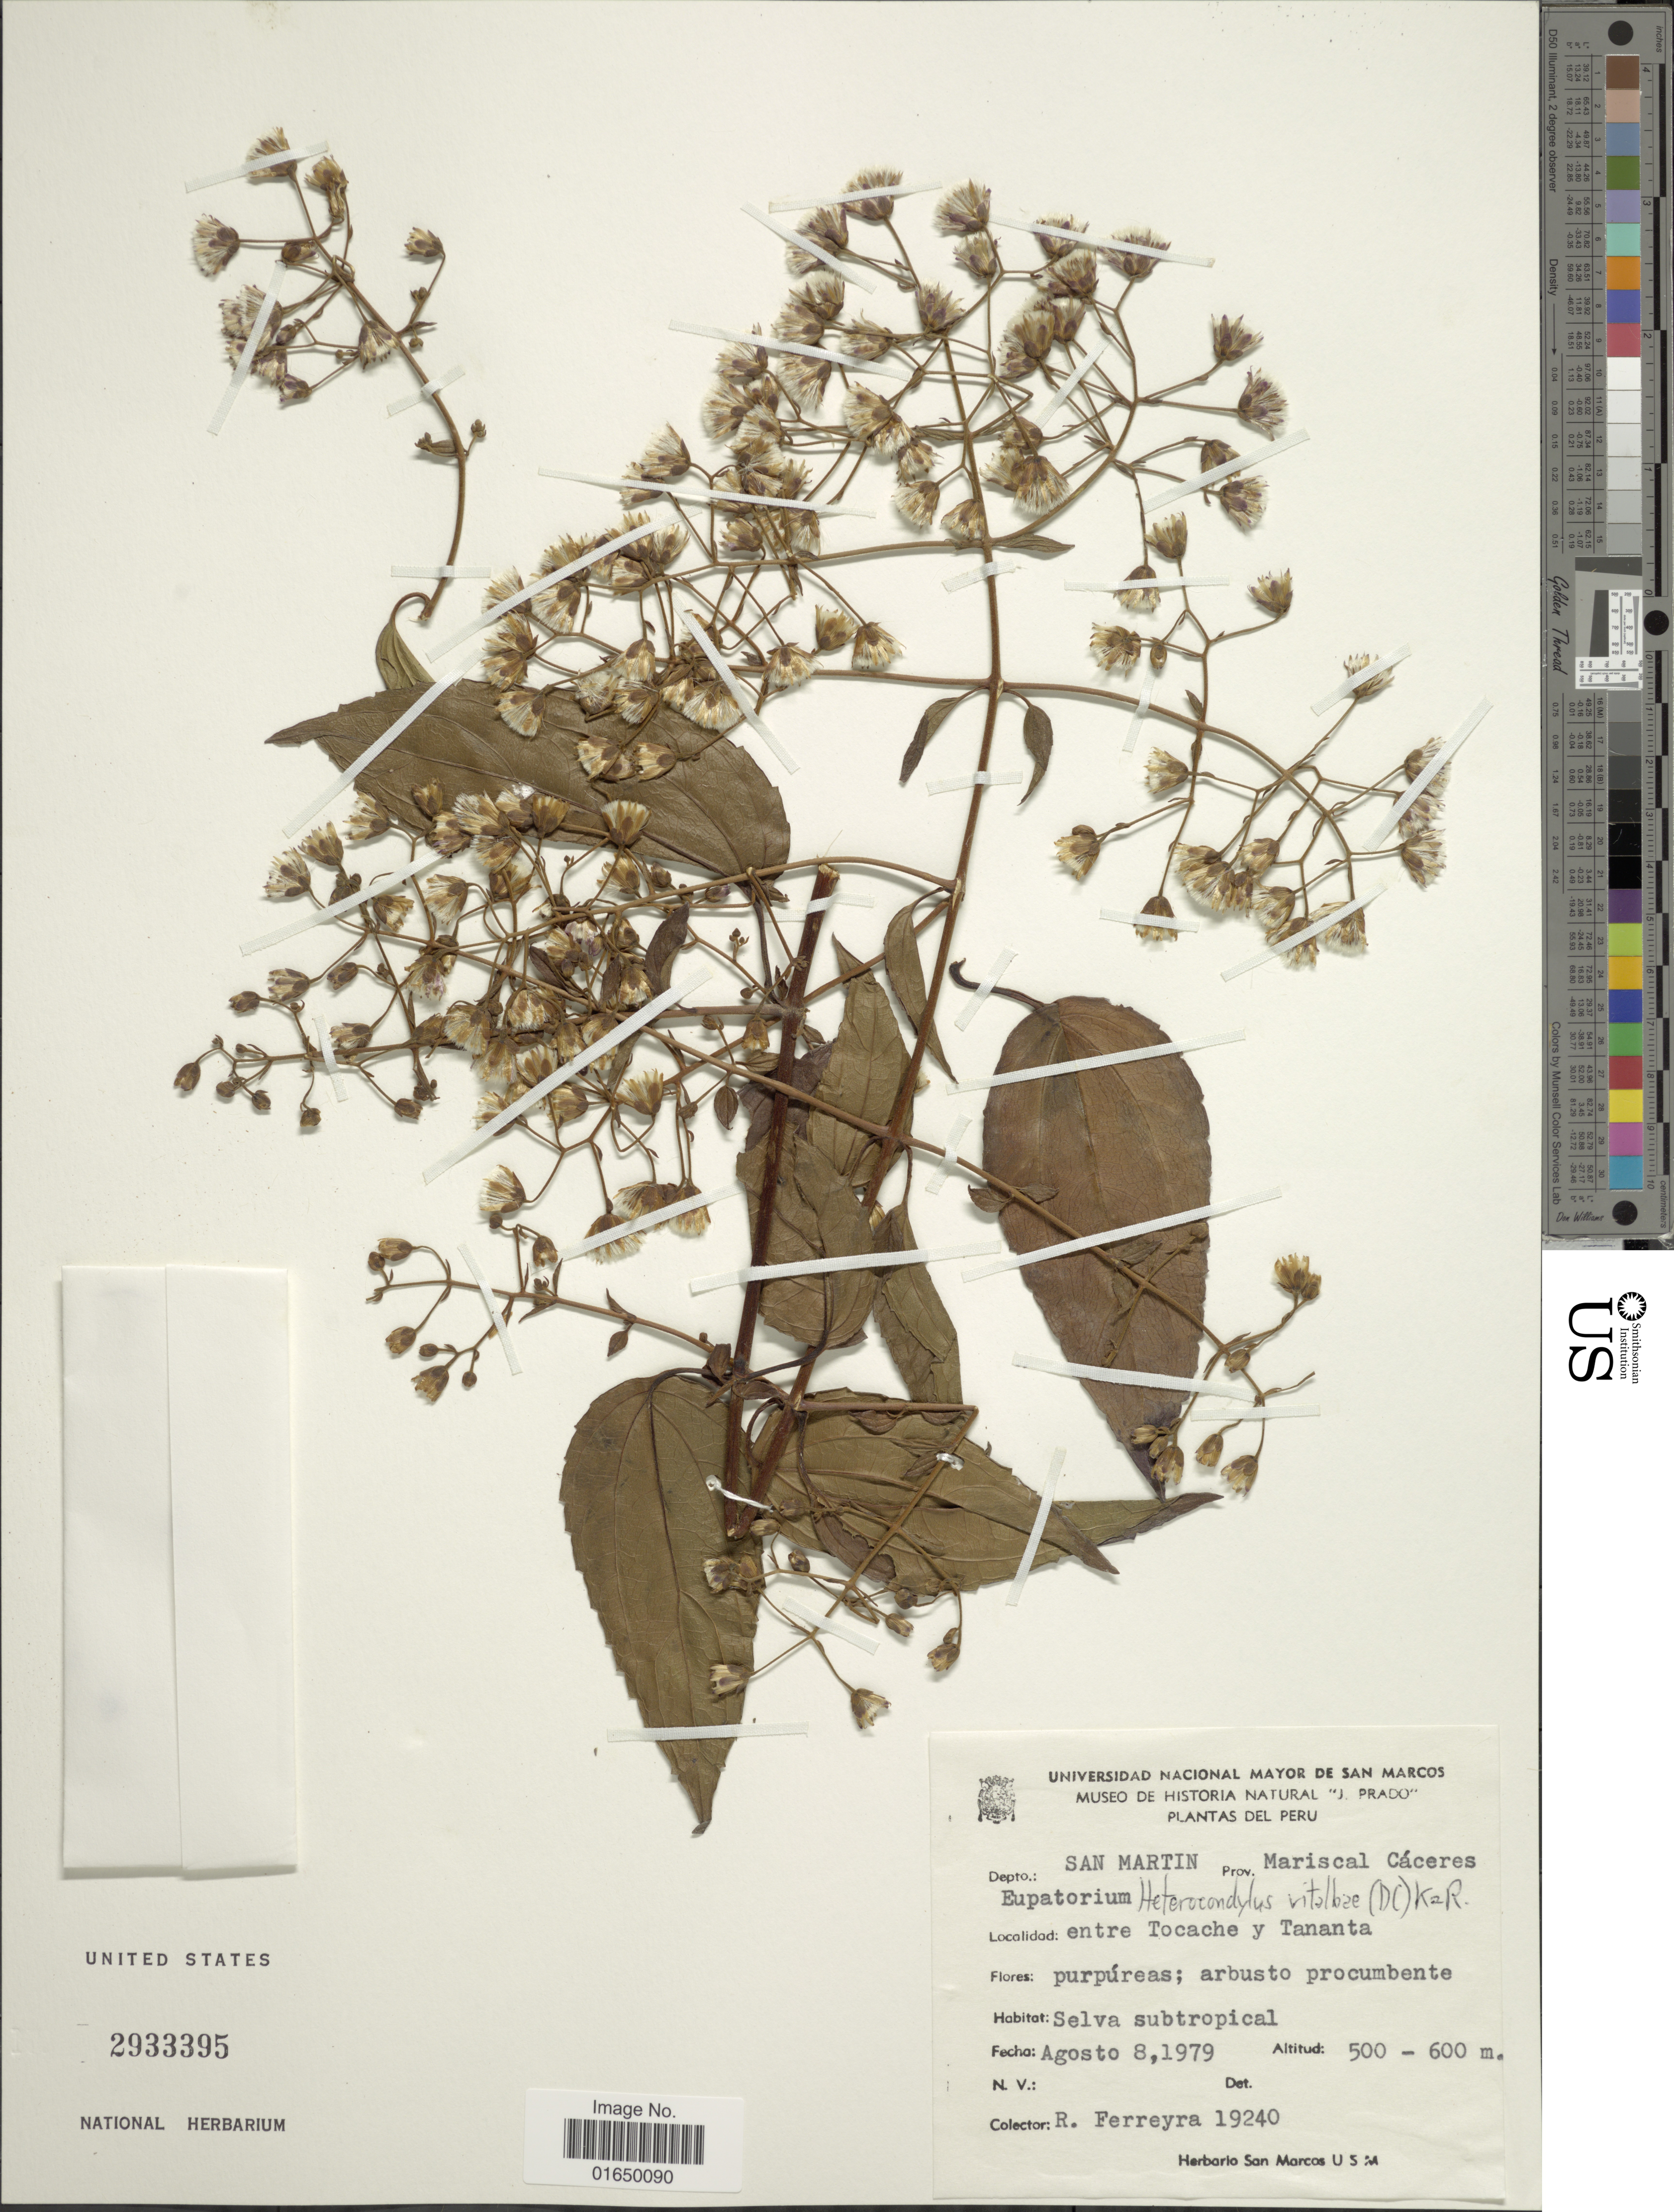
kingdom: Plantae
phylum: Tracheophyta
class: Magnoliopsida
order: Asterales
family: Asteraceae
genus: Heterocondylus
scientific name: Heterocondylus vitalbae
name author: (DC.) R.M. King & H. Rob.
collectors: R. A. Ferreyra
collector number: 19240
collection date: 1979-08-08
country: Peru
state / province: San Martín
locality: Depto. San Martin, Prov. Mariscal Cáceres, entre Tocache y Tananta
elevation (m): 500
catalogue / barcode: US 2933395